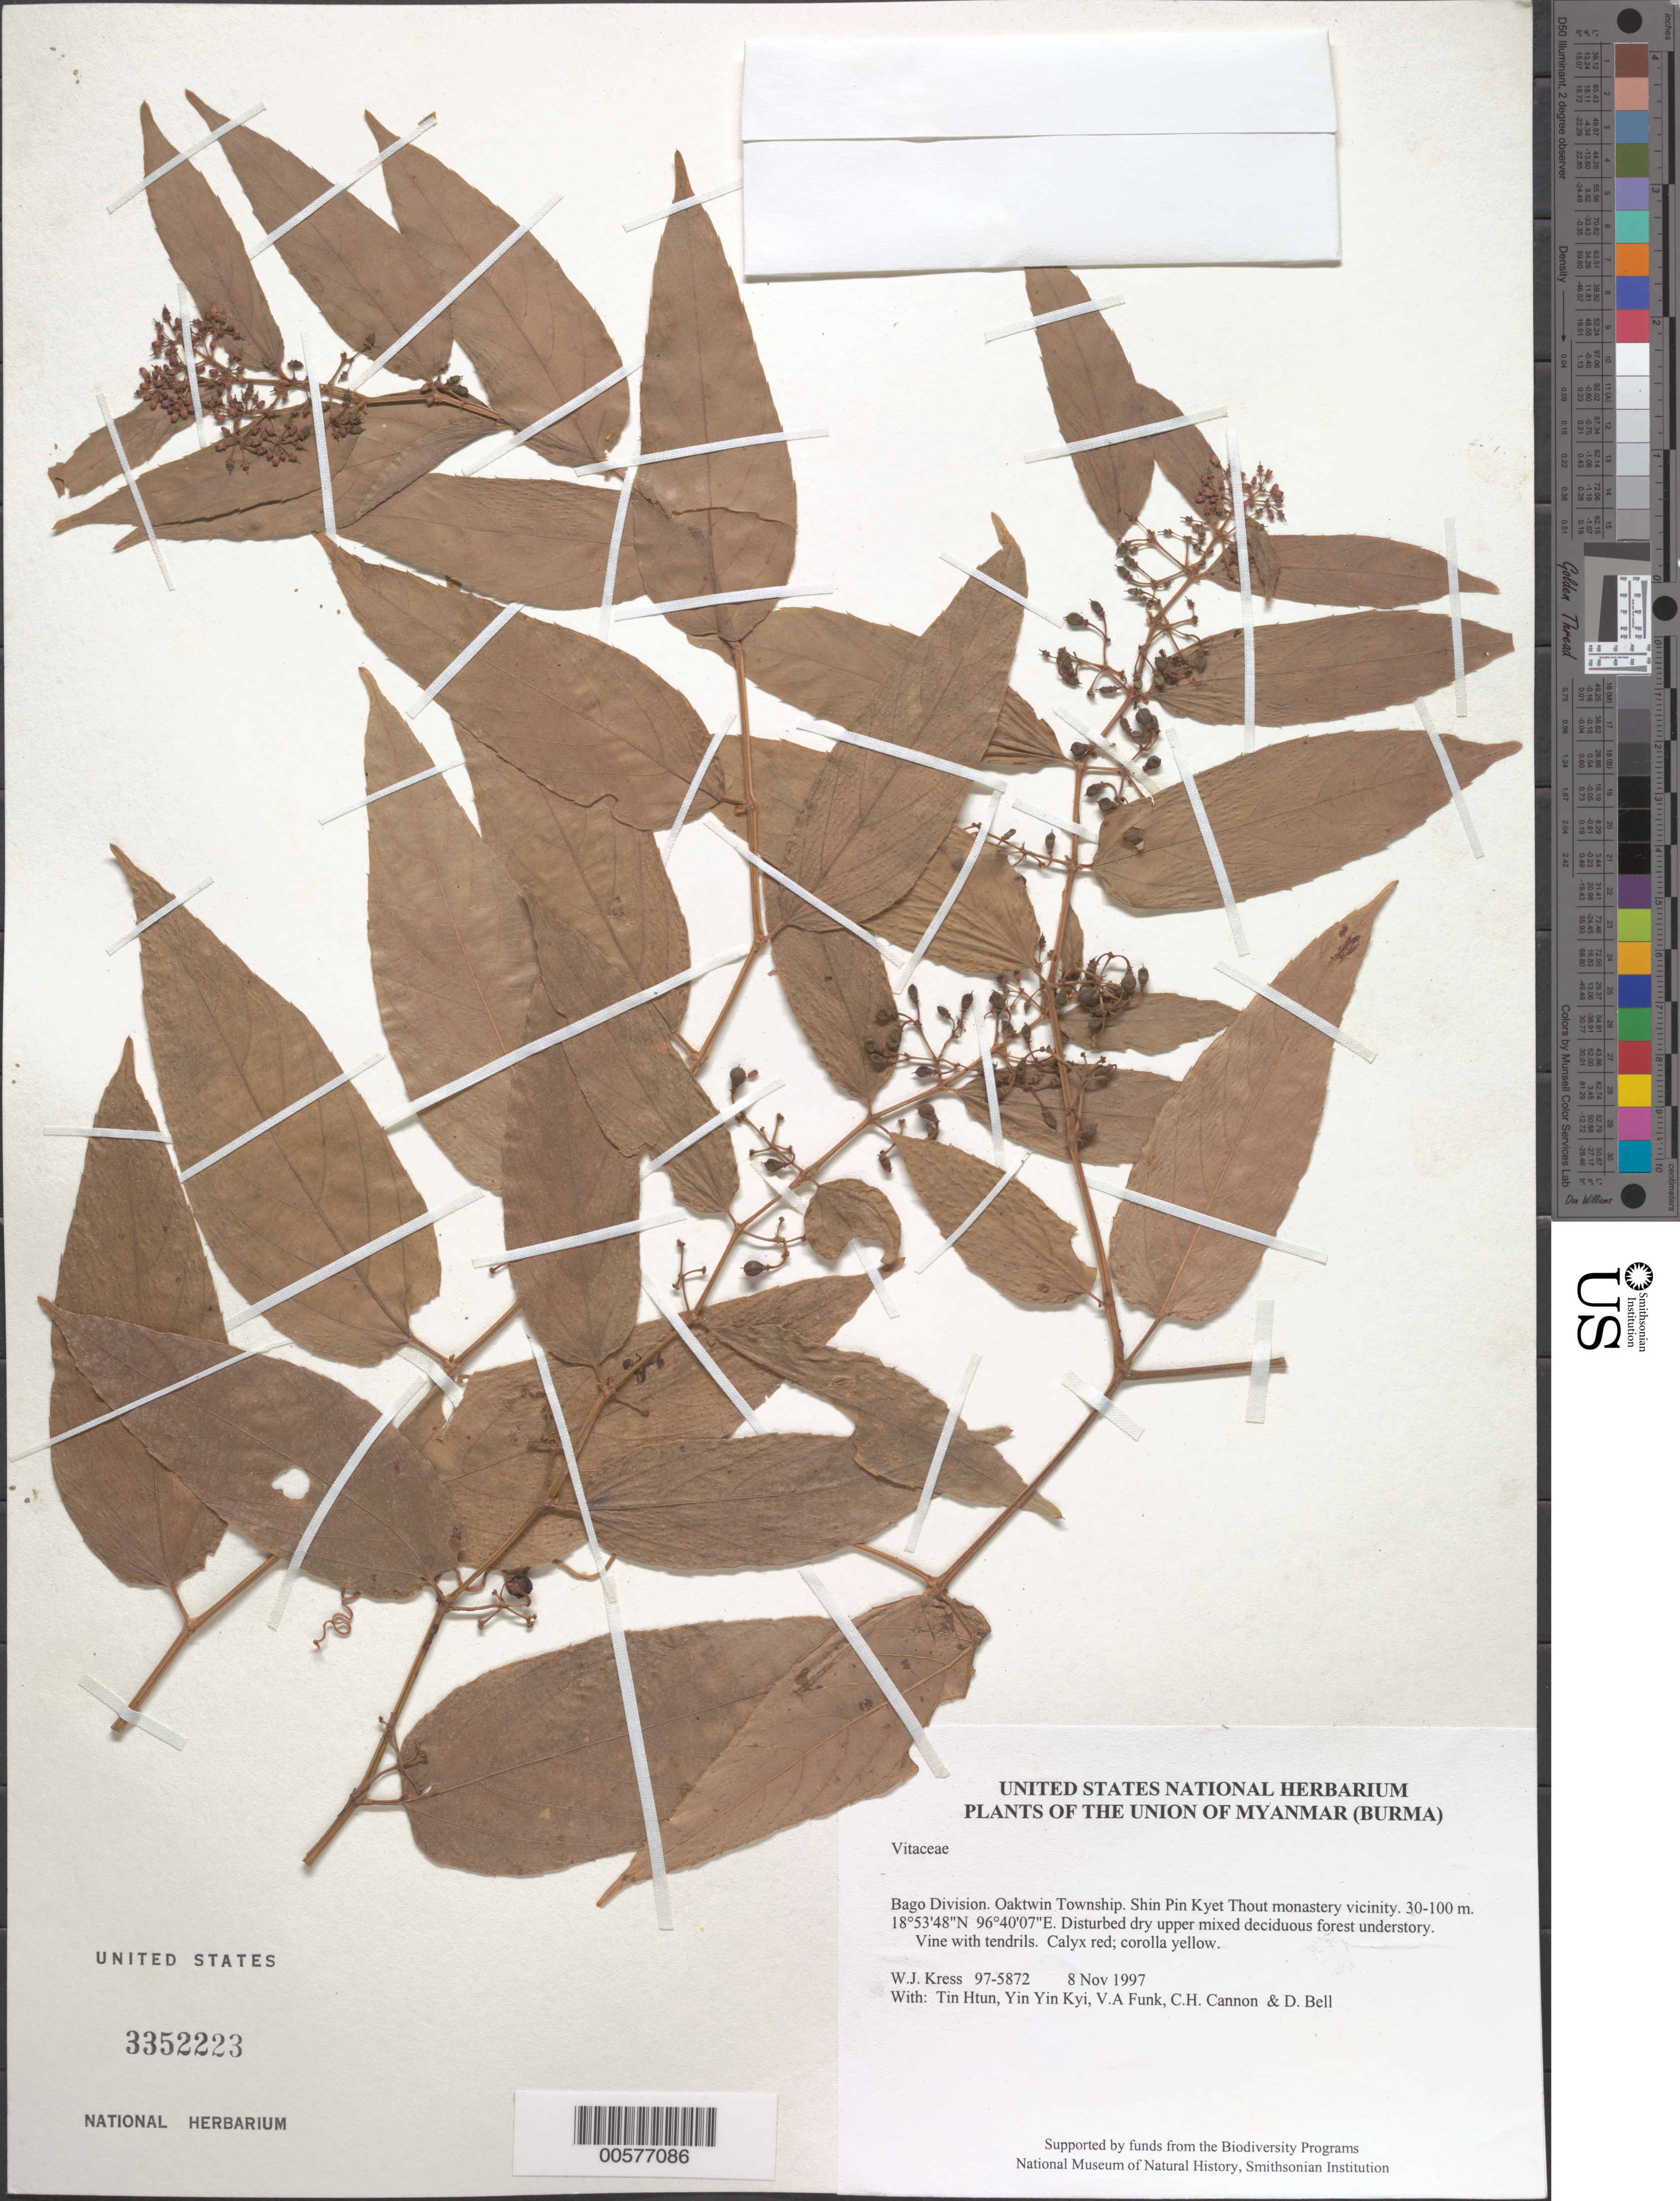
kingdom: Plantae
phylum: Tracheophyta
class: Magnoliopsida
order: Vitales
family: Vitaceae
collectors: W. J. Kress, Tin Htun, Yin Yin Kyi, V. Funk, C. H. Cannon & D. A. Bell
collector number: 97-5872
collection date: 1997-11-08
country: Myanmar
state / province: Bago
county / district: Oaktwin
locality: Shin Pin Kyet Thout monastery vicinity.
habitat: Disturbed dry upper mixed deciduous forest understory.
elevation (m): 30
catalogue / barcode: US 3352223